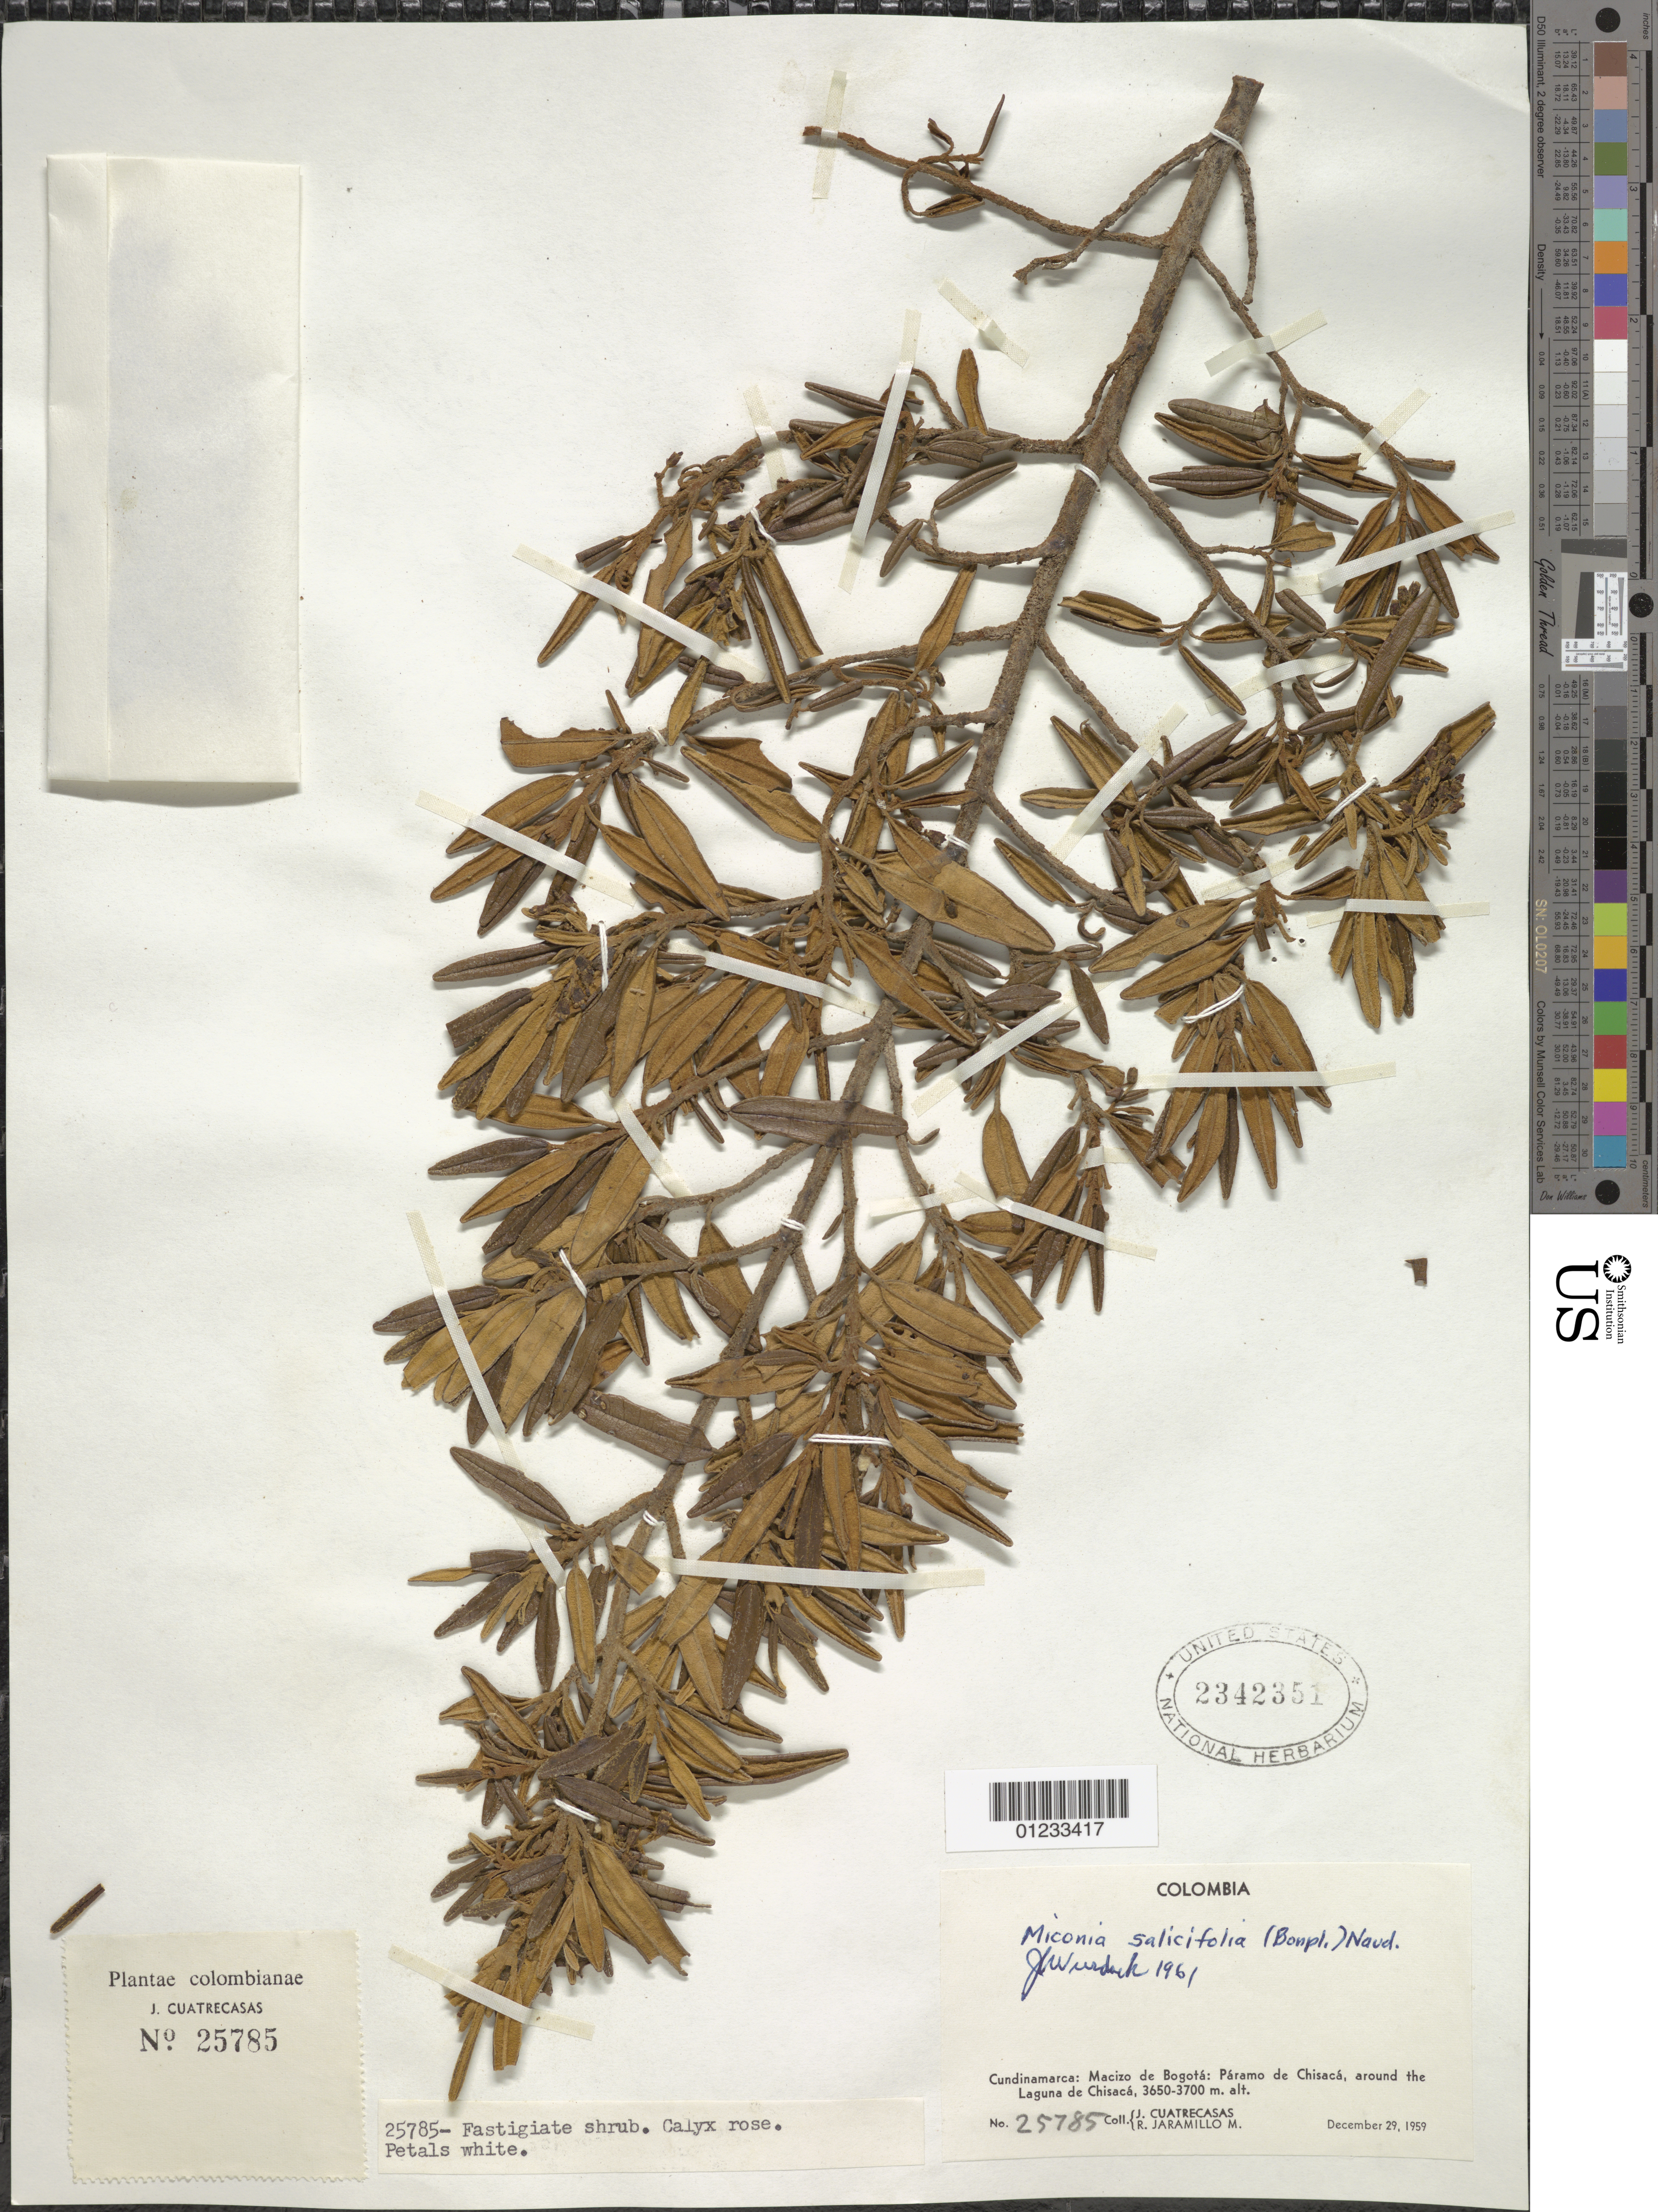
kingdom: Plantae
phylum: Tracheophyta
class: Magnoliopsida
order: Myrtales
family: Melastomataceae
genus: Miconia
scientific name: Miconia salicifolia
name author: (Bonpl.) Naudin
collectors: J. Cuatrecasas & R. Jaramillo M.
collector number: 25785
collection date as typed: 29 Dec 1959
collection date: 1959-12-29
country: Colombia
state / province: Cundinamarca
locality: Laguna de Chisaca, Macizo de Bogota, Paramo de Chisaca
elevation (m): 3650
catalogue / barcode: US 2342351